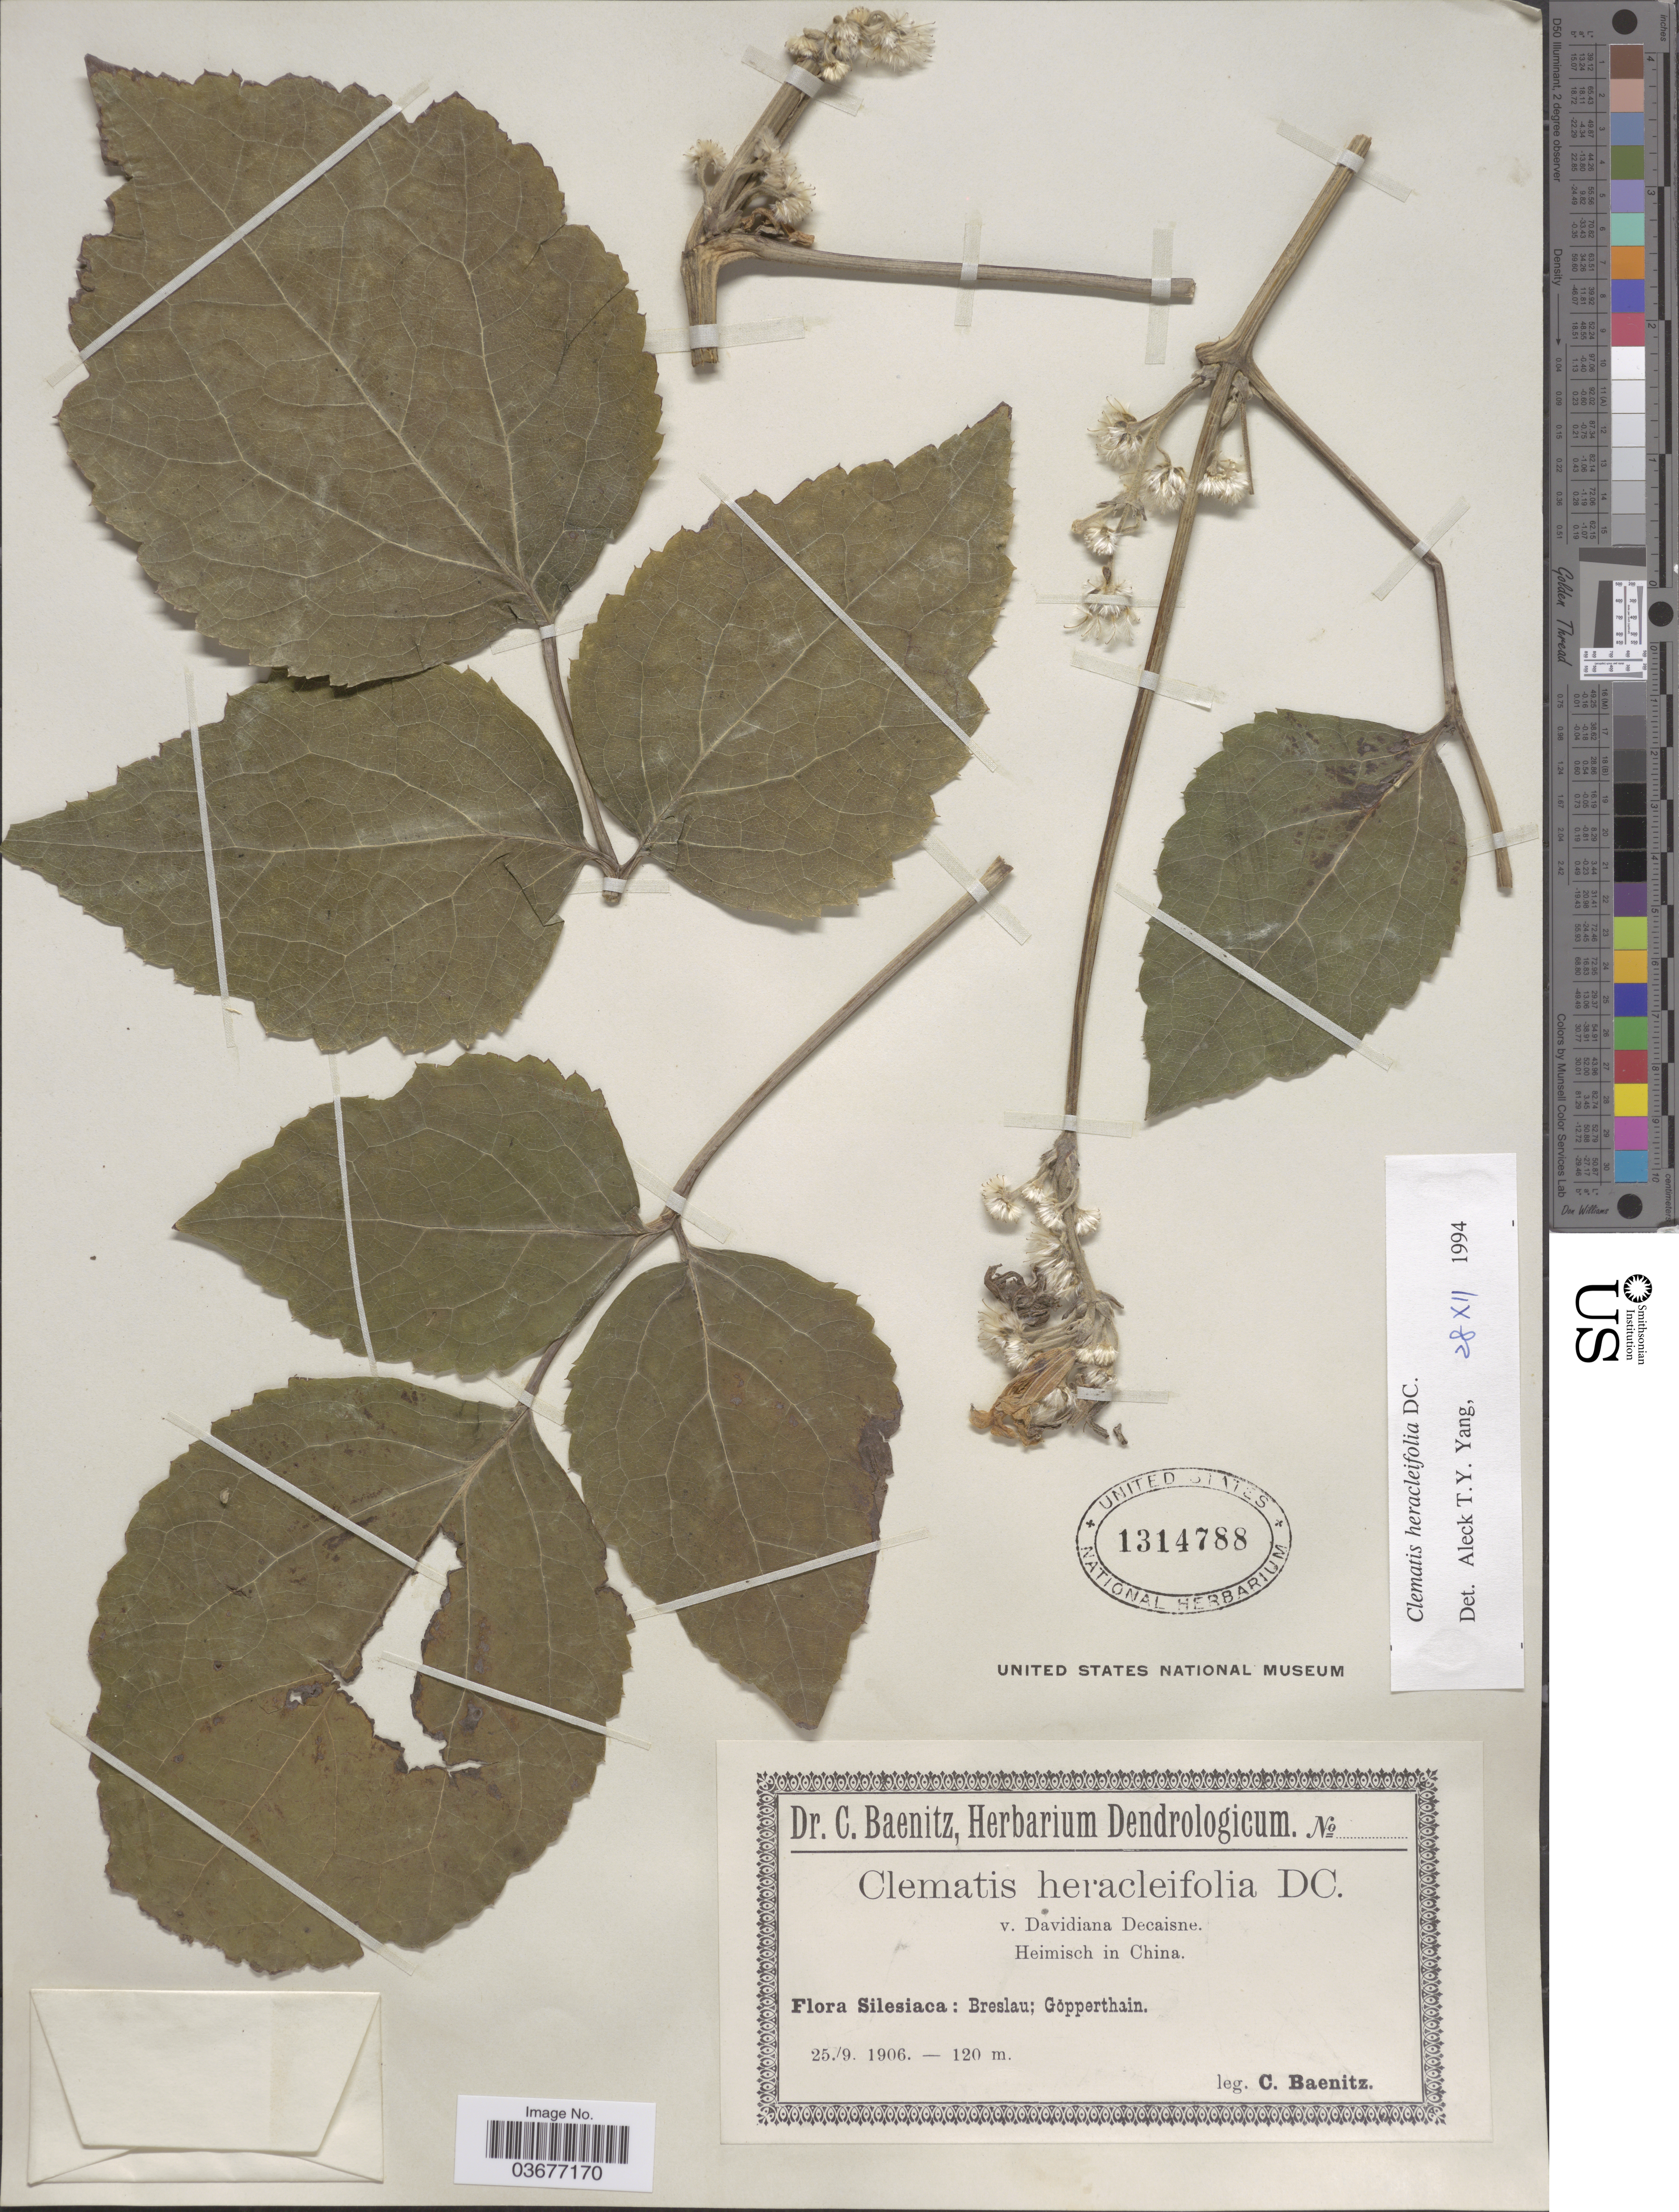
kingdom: Plantae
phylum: Tracheophyta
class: Magnoliopsida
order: Ranunculales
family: Ranunculaceae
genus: Clematis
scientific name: Clematis heracleifolia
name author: DC.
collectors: C. G. Baenitz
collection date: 1906-09-25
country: Poland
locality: Silesiaca: Breslau; Göpperthain.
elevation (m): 120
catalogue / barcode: US 1314788